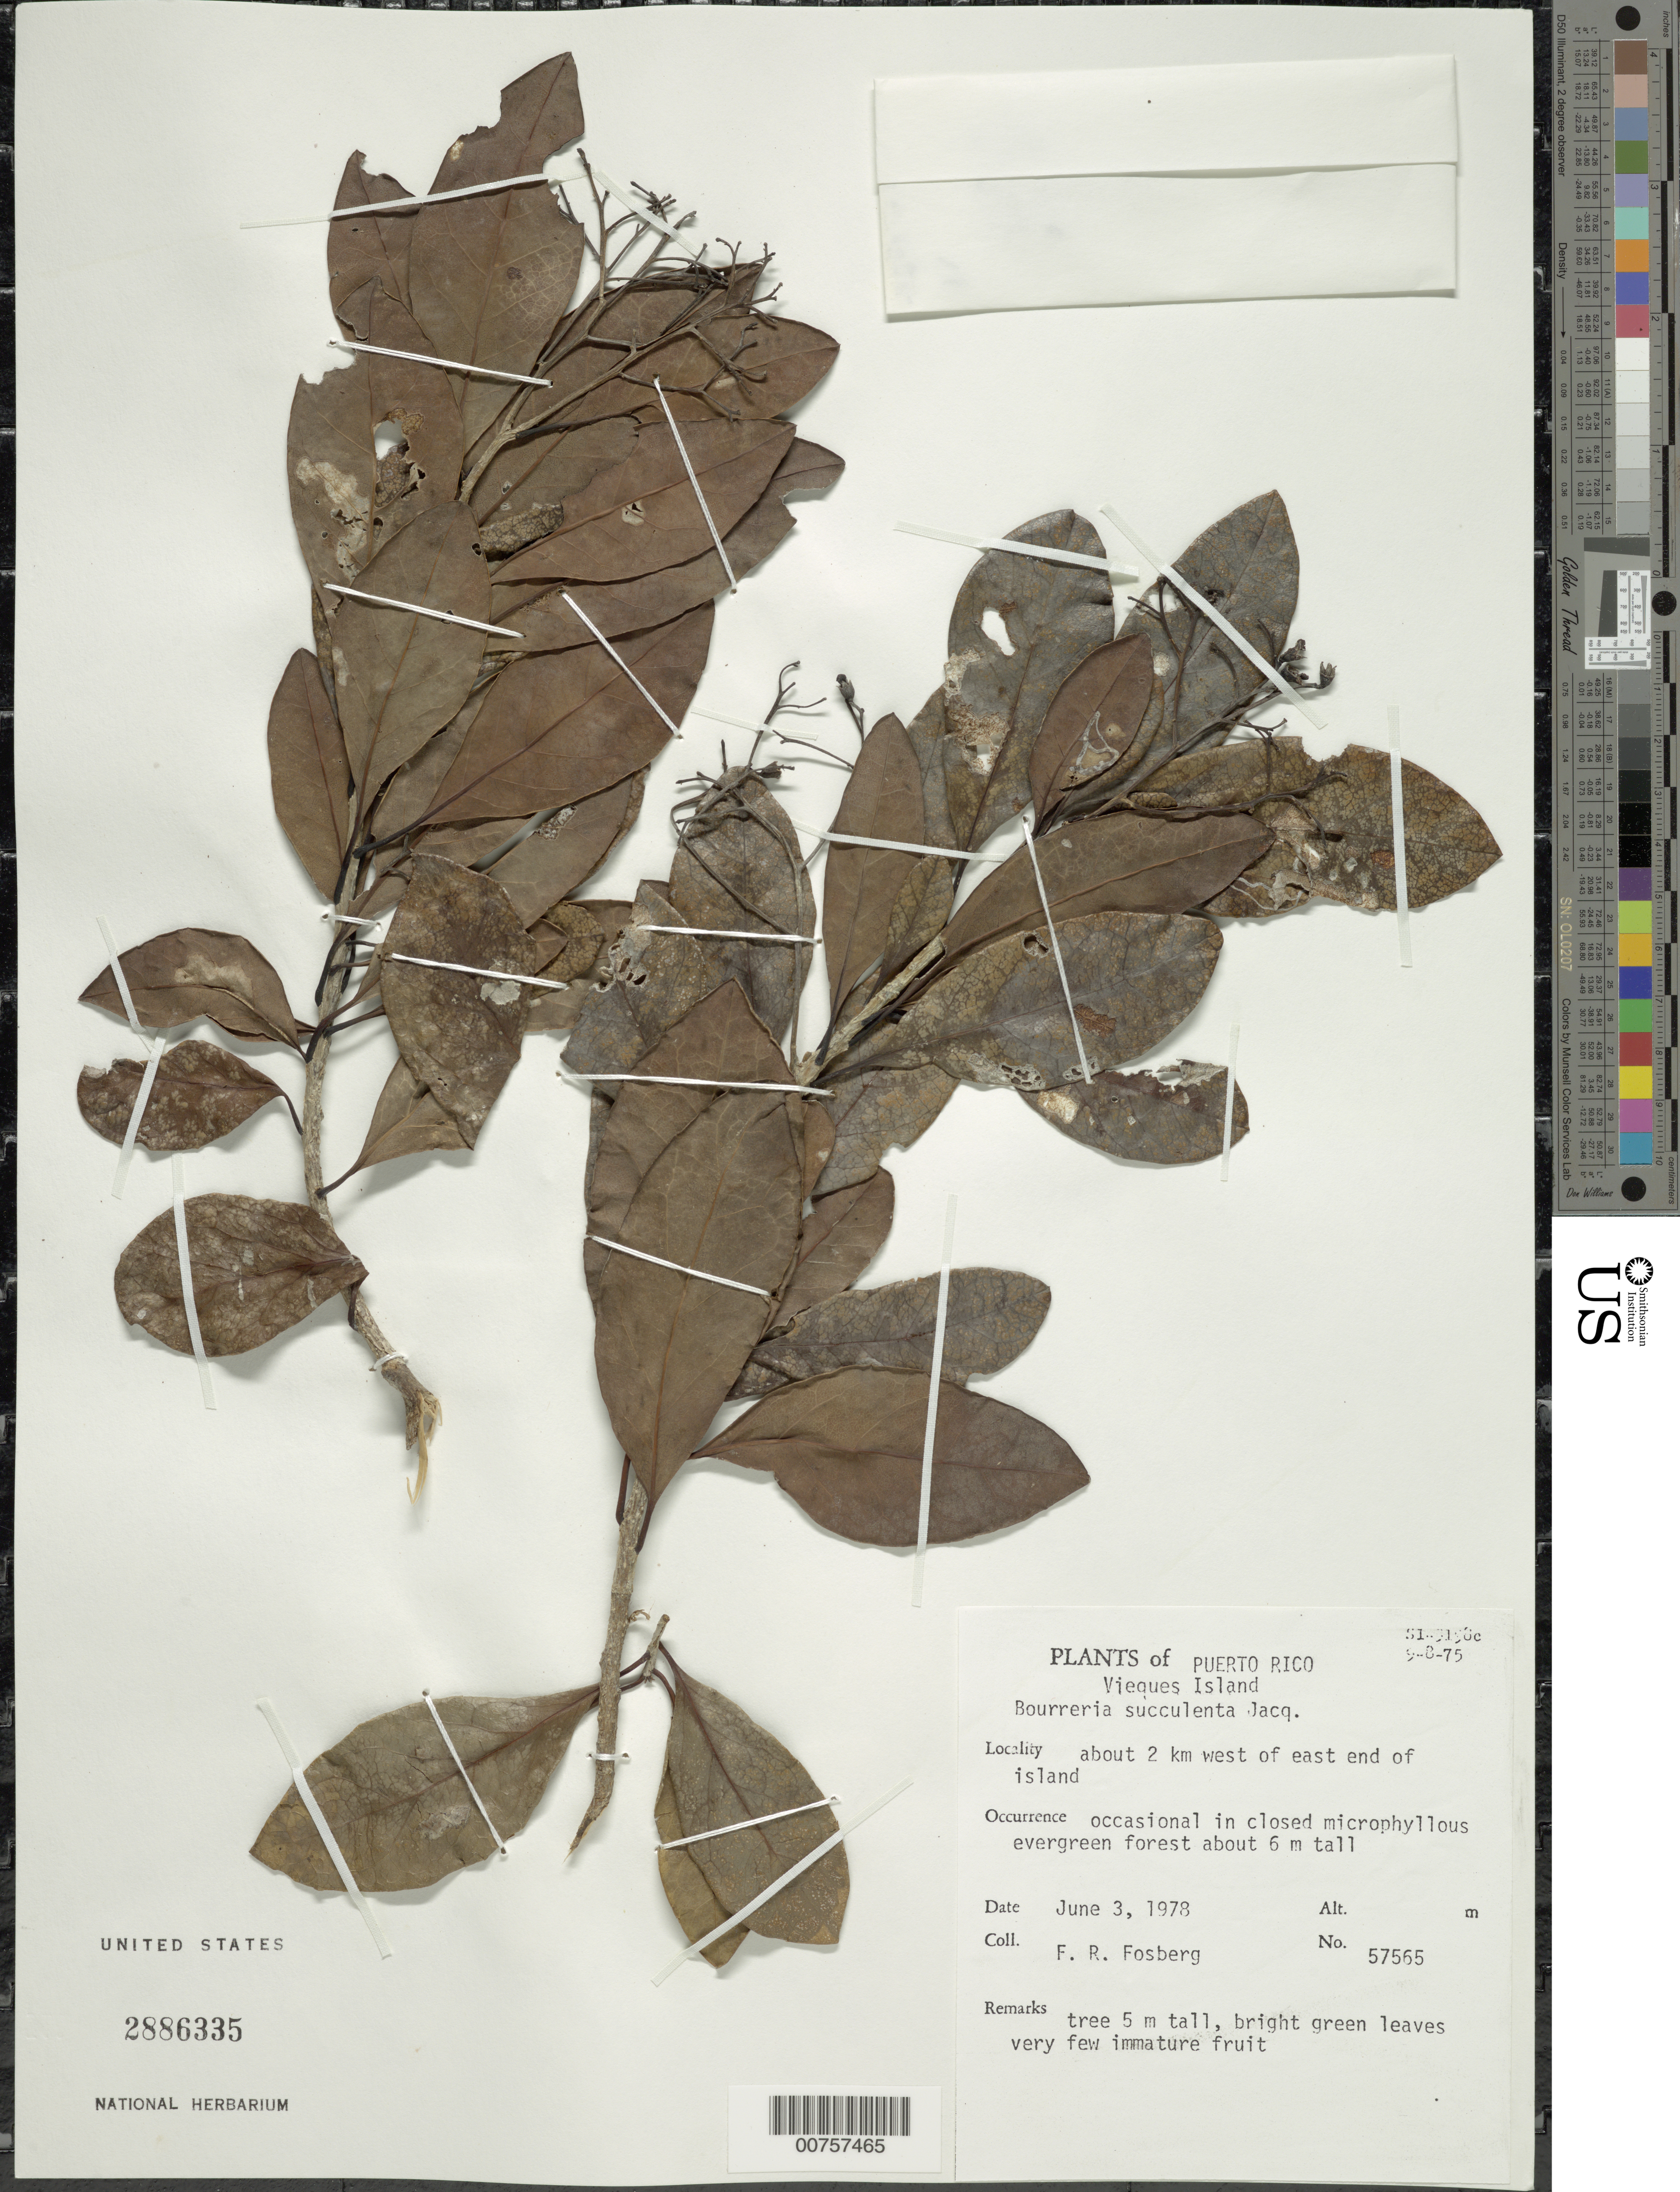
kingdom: Plantae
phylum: Tracheophyta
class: Magnoliopsida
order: Boraginales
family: Ehretiaceae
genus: Bourreria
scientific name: Bourreria succulenta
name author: Jacq.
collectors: F. R. Fosberg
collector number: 57565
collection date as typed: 03 Jun 1978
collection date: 1978-06-03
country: Puerto Rico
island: Vieques I.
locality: About 2 km W of East end of island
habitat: Occasional in closed microphyllous evergreen forest about 6 m tall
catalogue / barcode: US 2886335